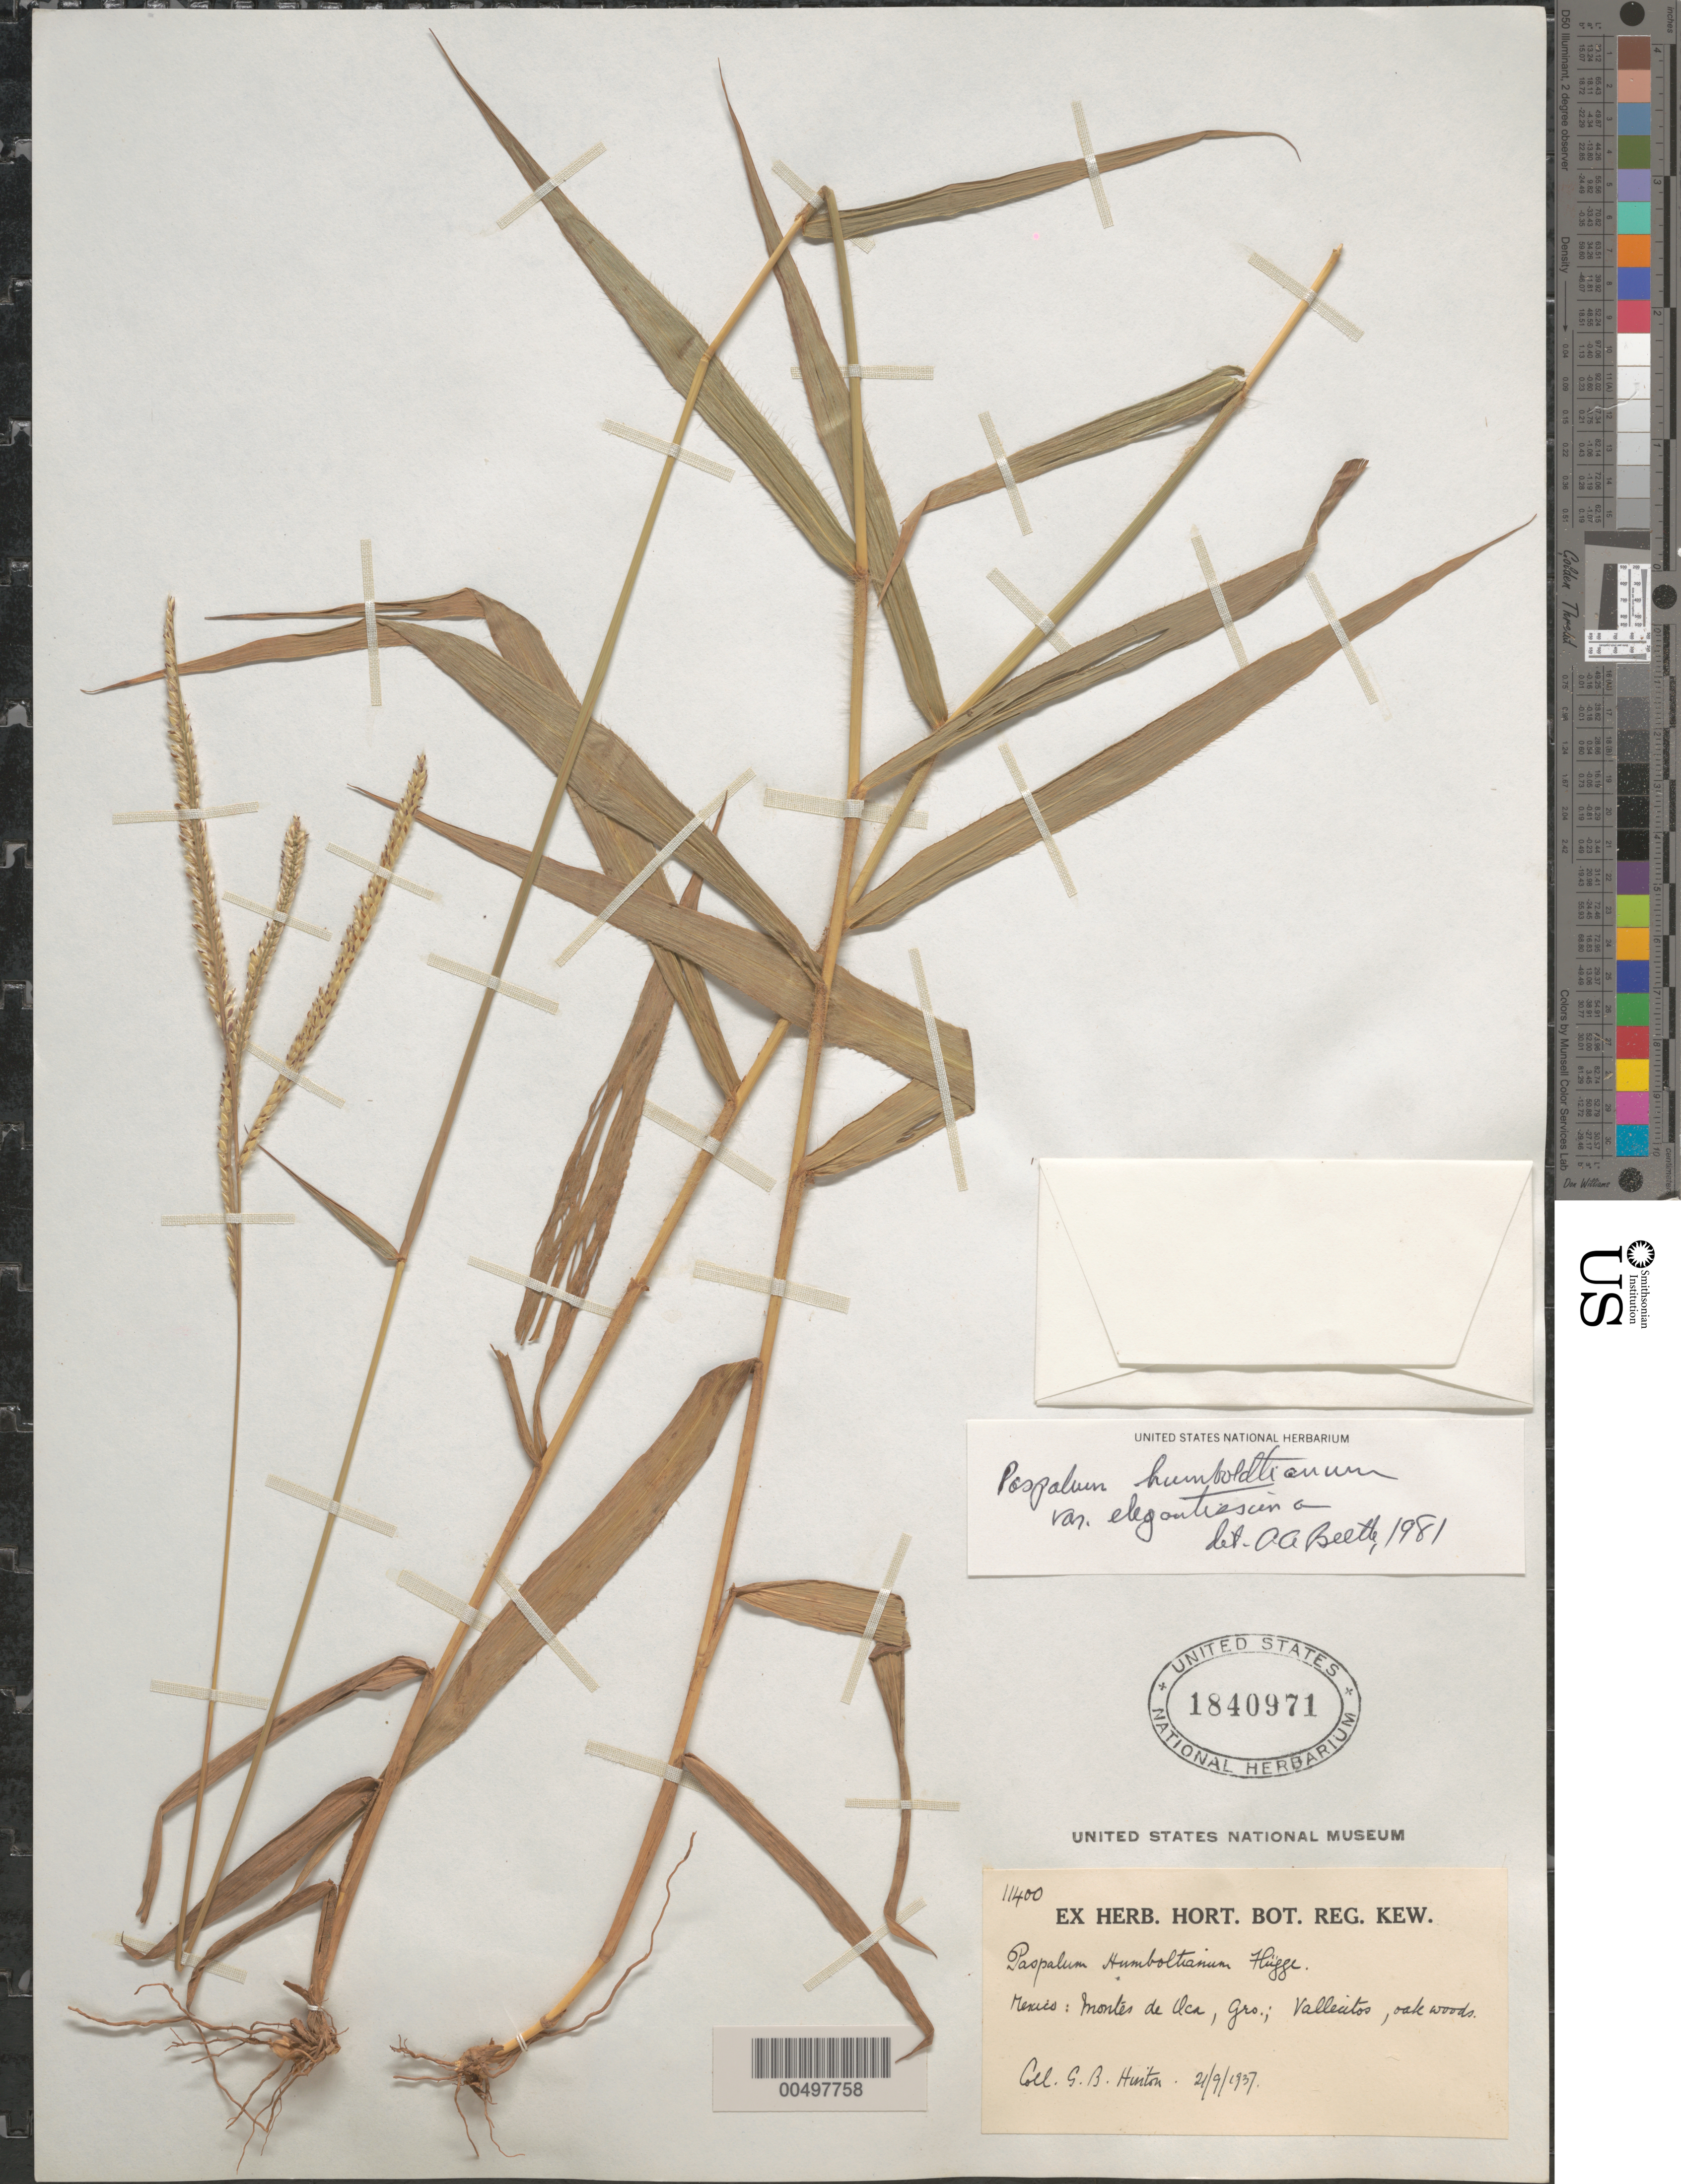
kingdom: Plantae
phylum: Tracheophyta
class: Liliopsida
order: Poales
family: Poaceae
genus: Paspalum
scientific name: Paspalum humboldtianum var. elegantissima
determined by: Beetle, Alan A.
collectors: G. B. Hinton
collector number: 11400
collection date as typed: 21 Sep 1937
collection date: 1937-09-21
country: Mexico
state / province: Guerrero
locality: Montes de Oca, Vallecitos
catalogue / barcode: US 1840971